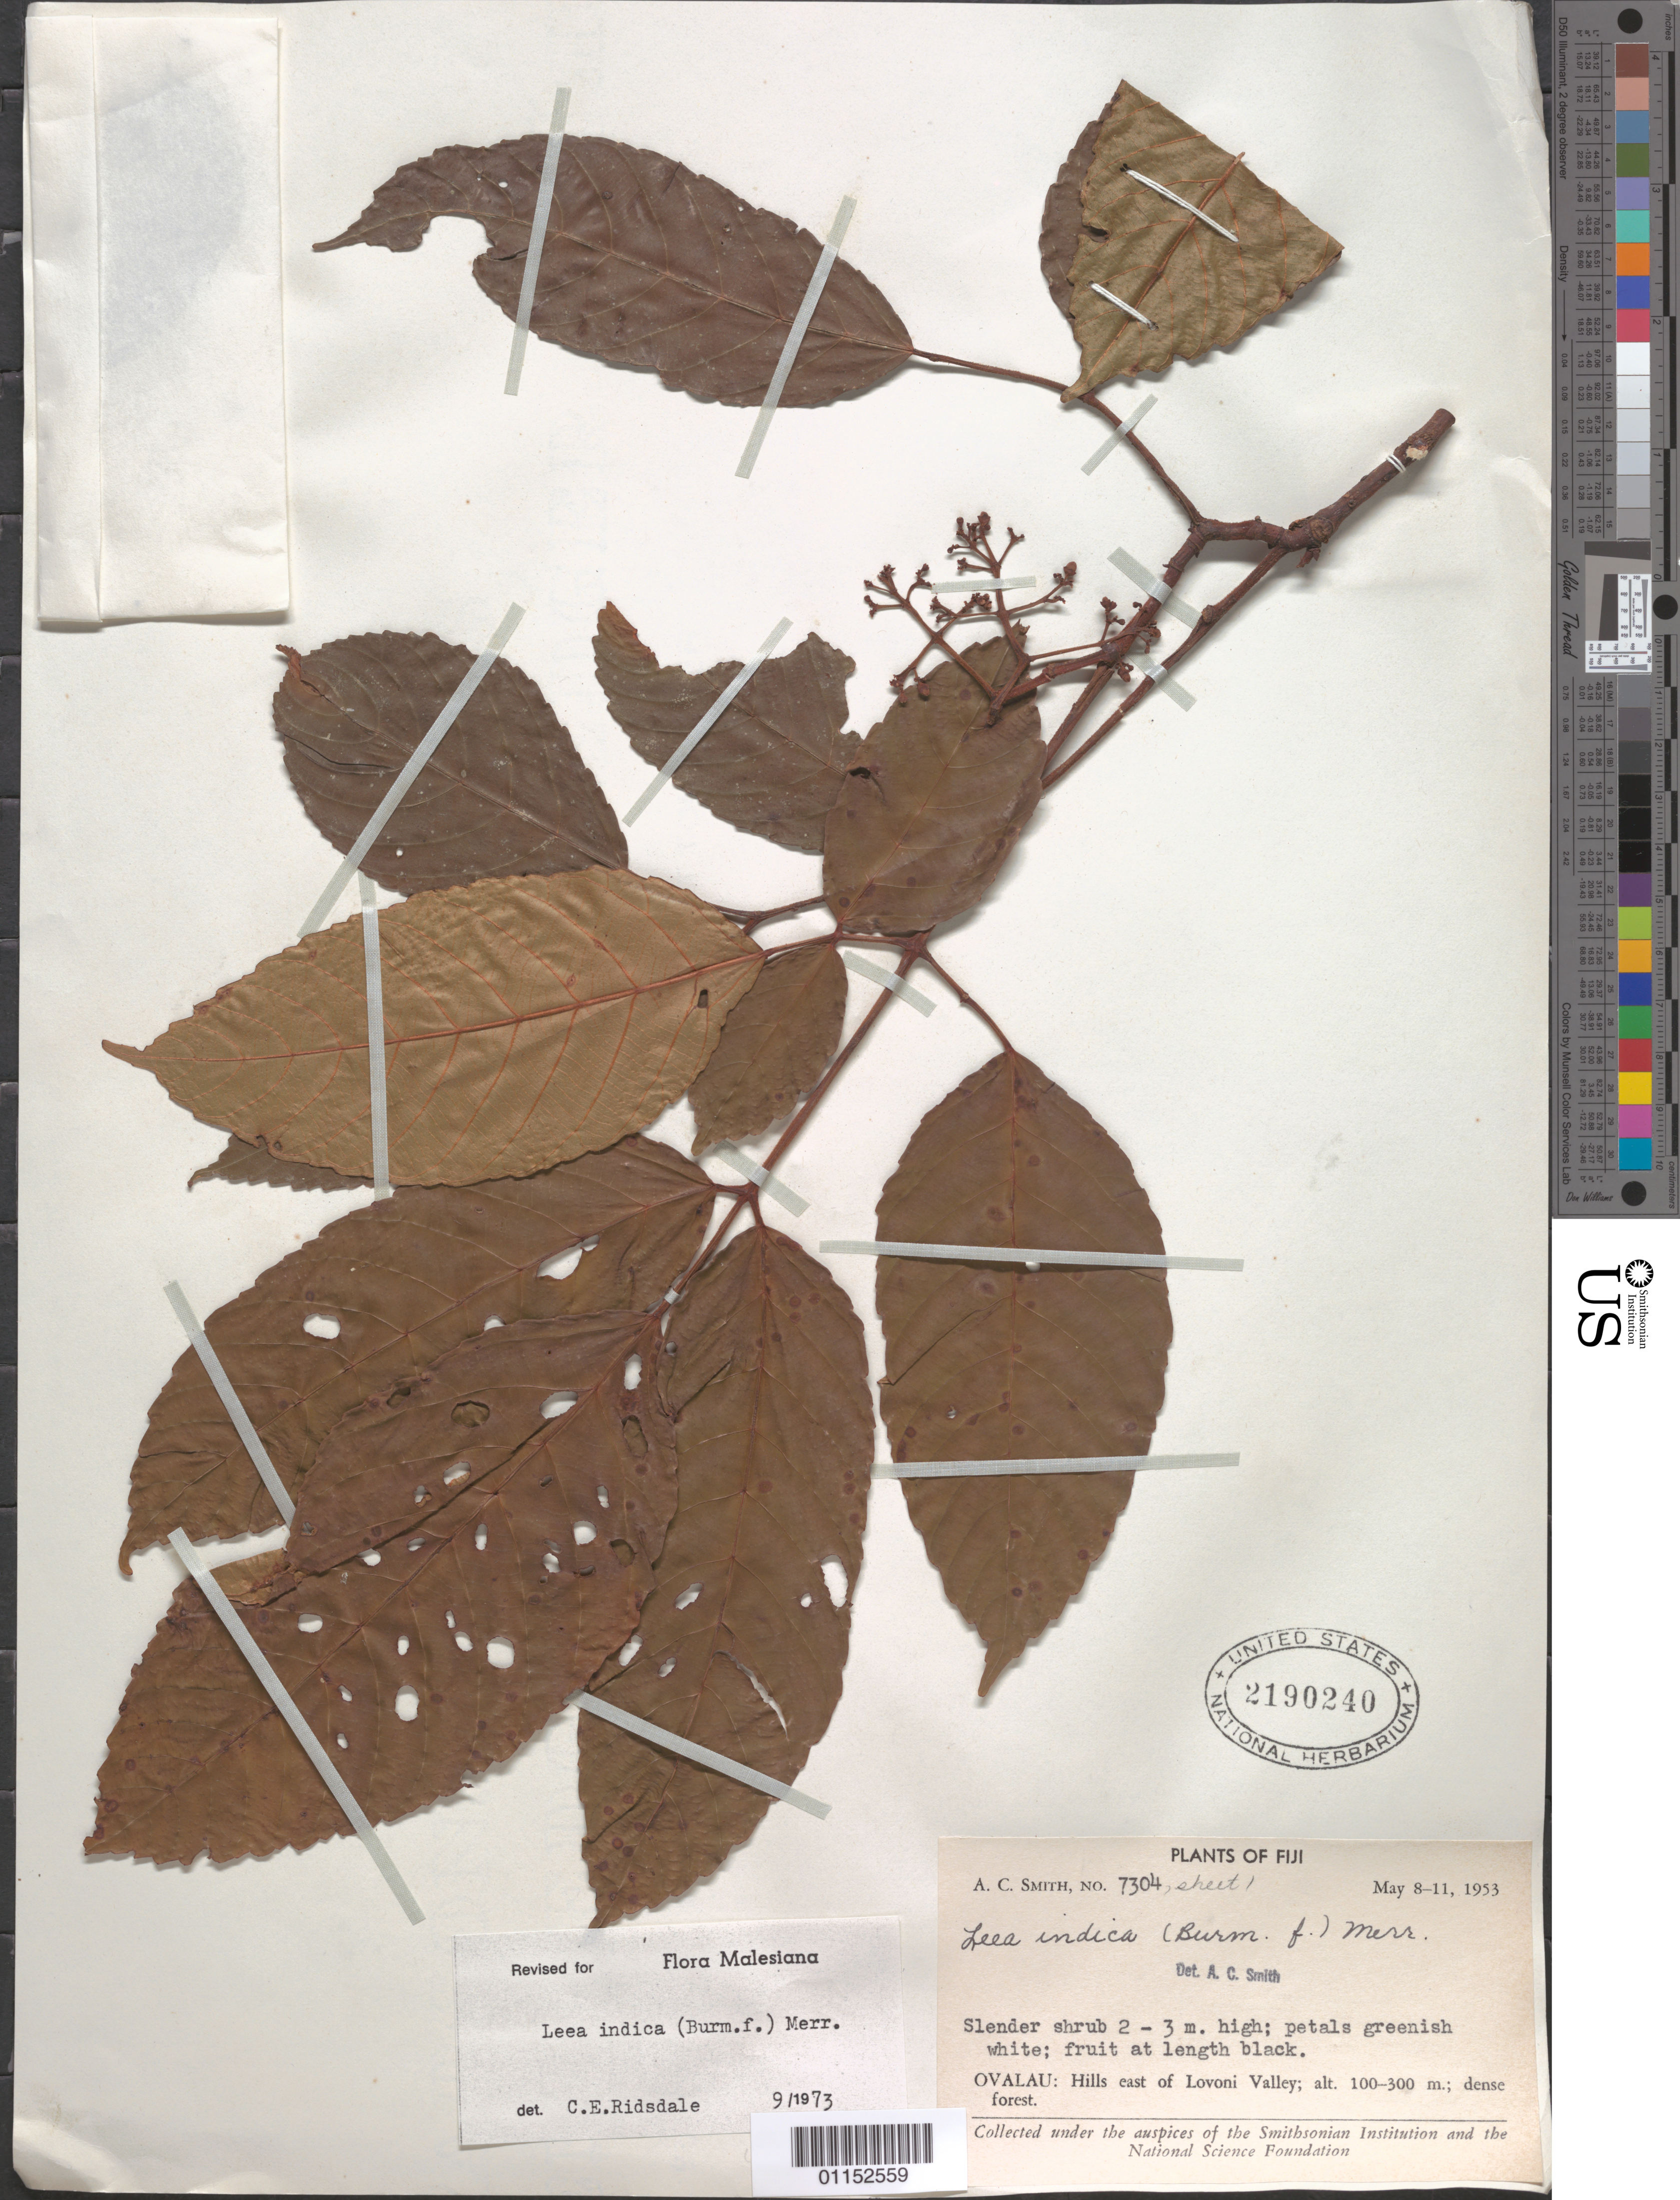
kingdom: Plantae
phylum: Tracheophyta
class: Magnoliopsida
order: Vitales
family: Vitaceae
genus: Leea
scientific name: Leea guineensis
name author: G. Don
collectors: A. C. Smith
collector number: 7304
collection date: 1953-05-08/1953-05-11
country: Fiji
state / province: Ovalau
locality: Hills E of Lovoni Valley.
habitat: Slender shrub. Dense forest.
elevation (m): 100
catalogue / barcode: US 2190240